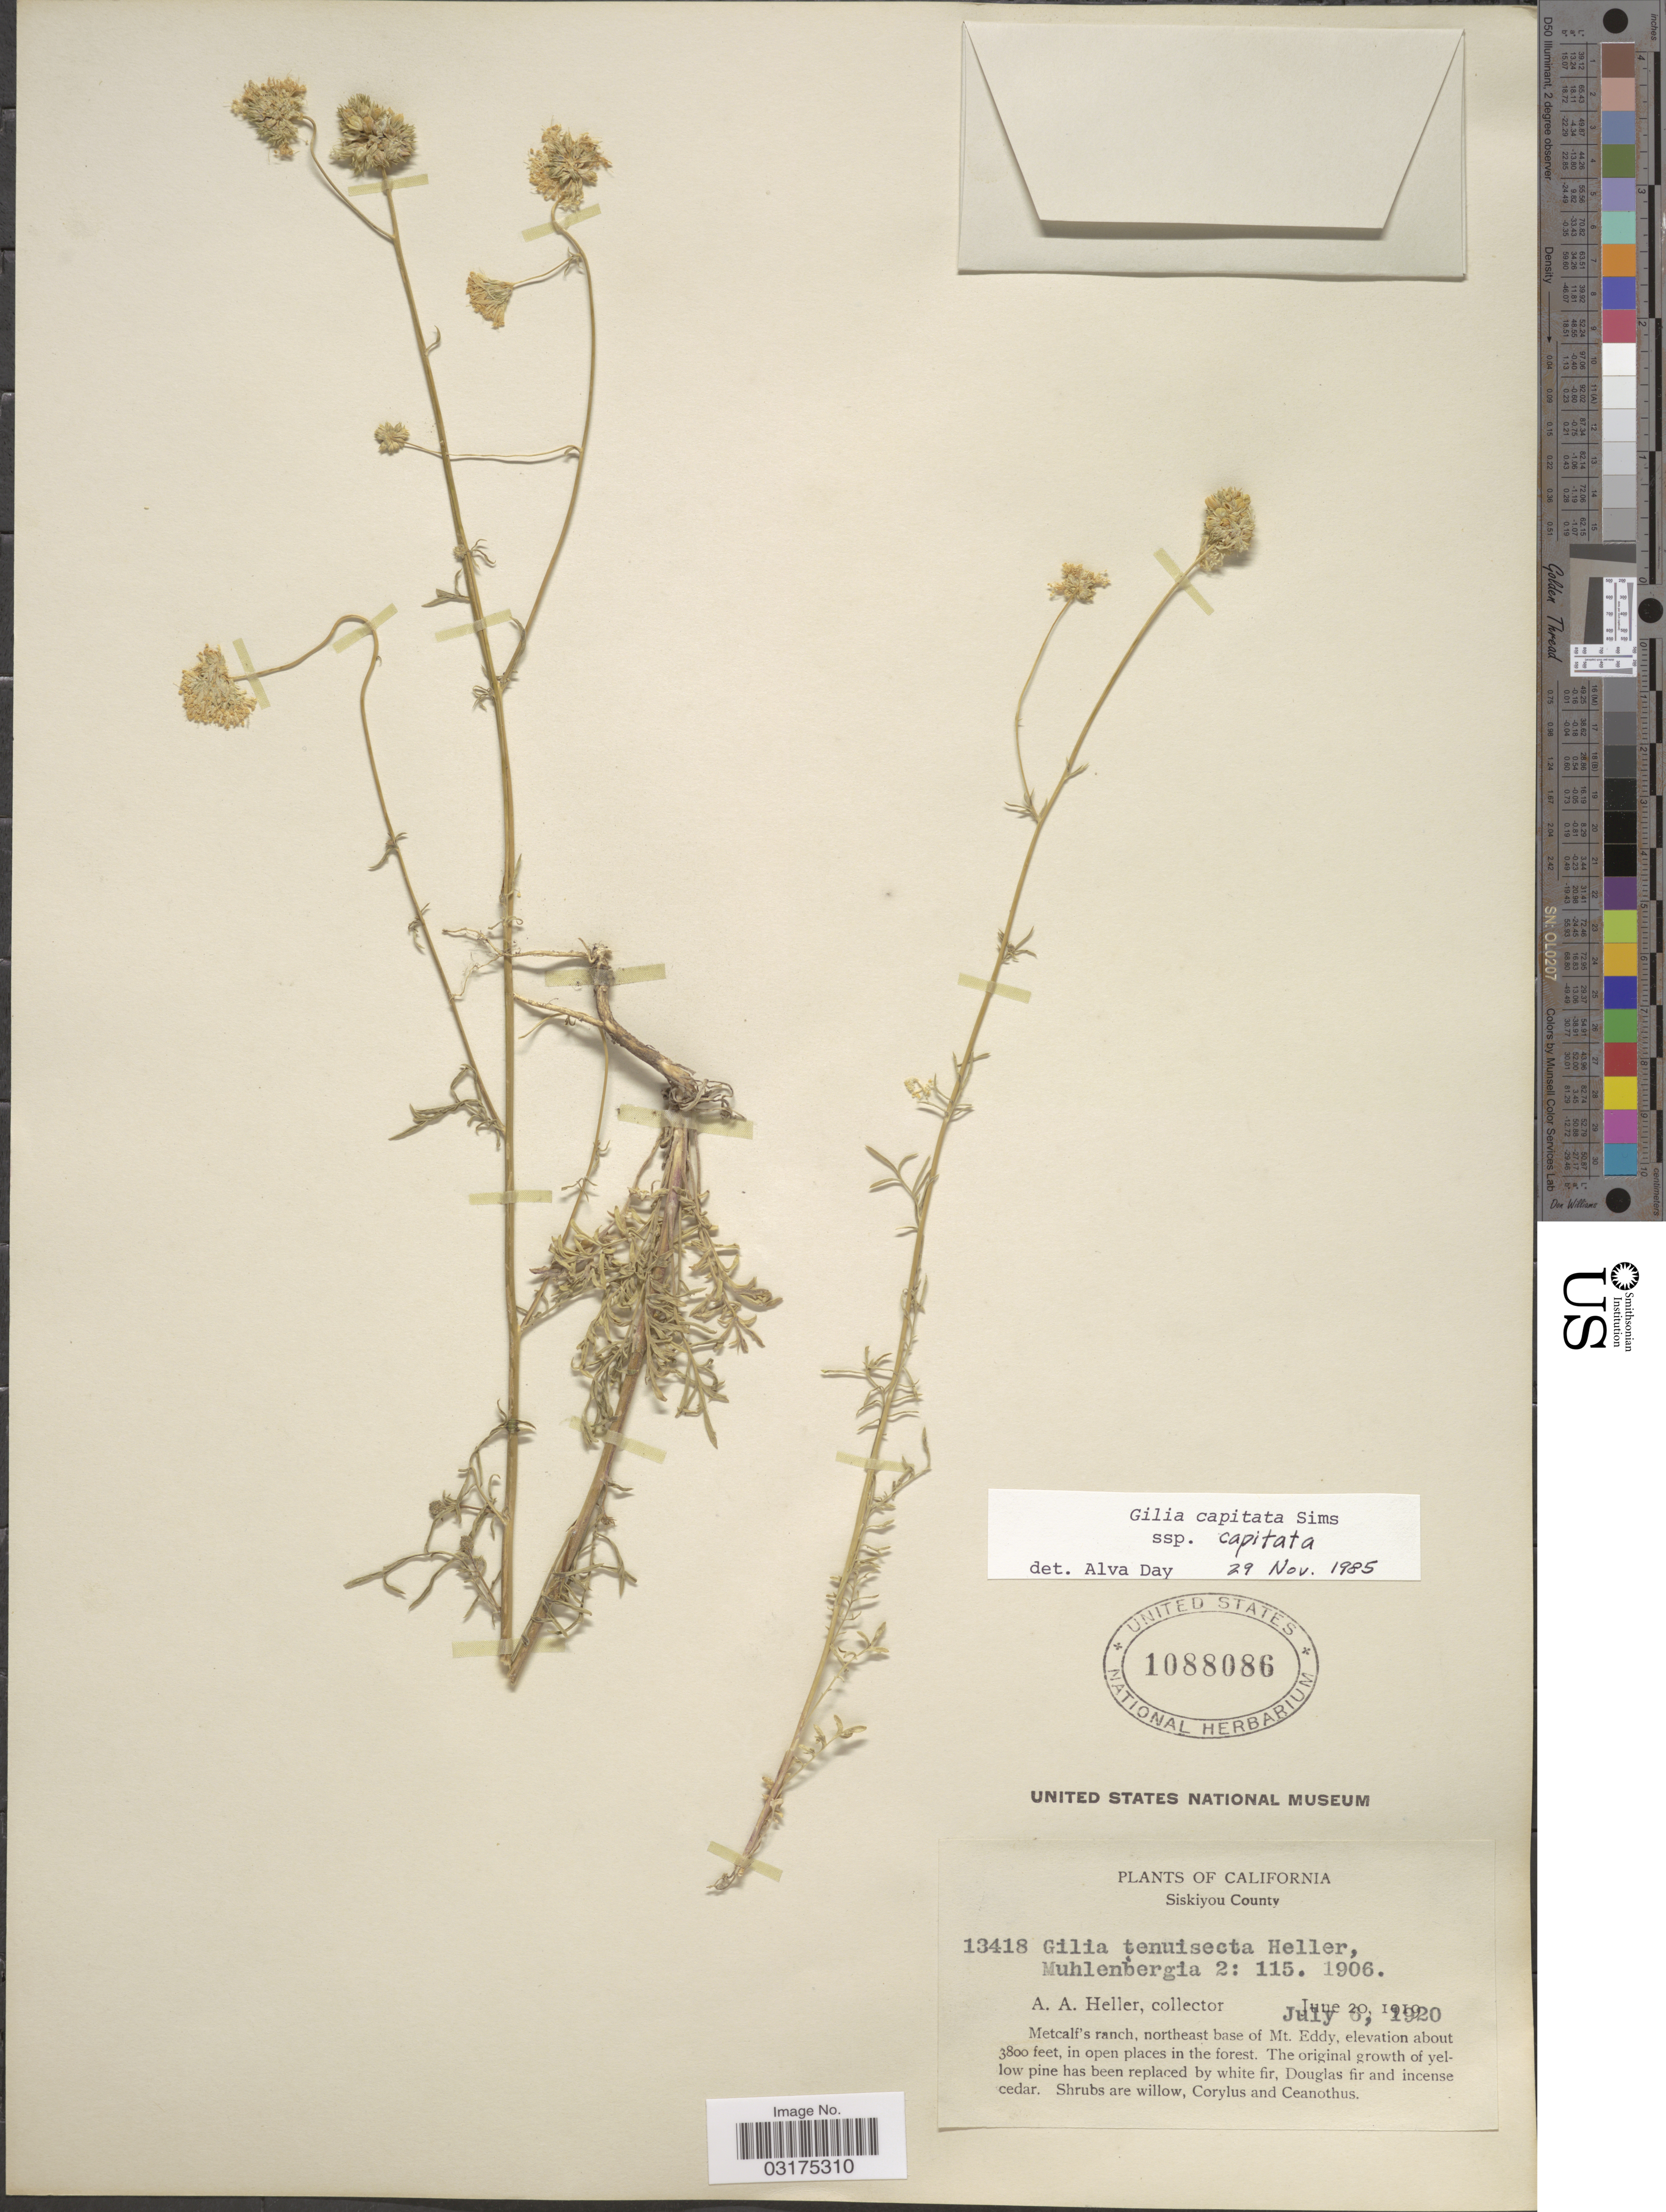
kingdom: Plantae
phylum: Tracheophyta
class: Magnoliopsida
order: Ericales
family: Polemoniaceae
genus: Gilia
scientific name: Gilia capitata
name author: Sims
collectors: A. A. Heller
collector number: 13418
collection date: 1920-07-06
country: United States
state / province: California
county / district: Siskiyou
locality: Siskiyou County, Metcalf's ranch, northeast of Mt. Eddy.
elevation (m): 1158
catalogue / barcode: US 1088086